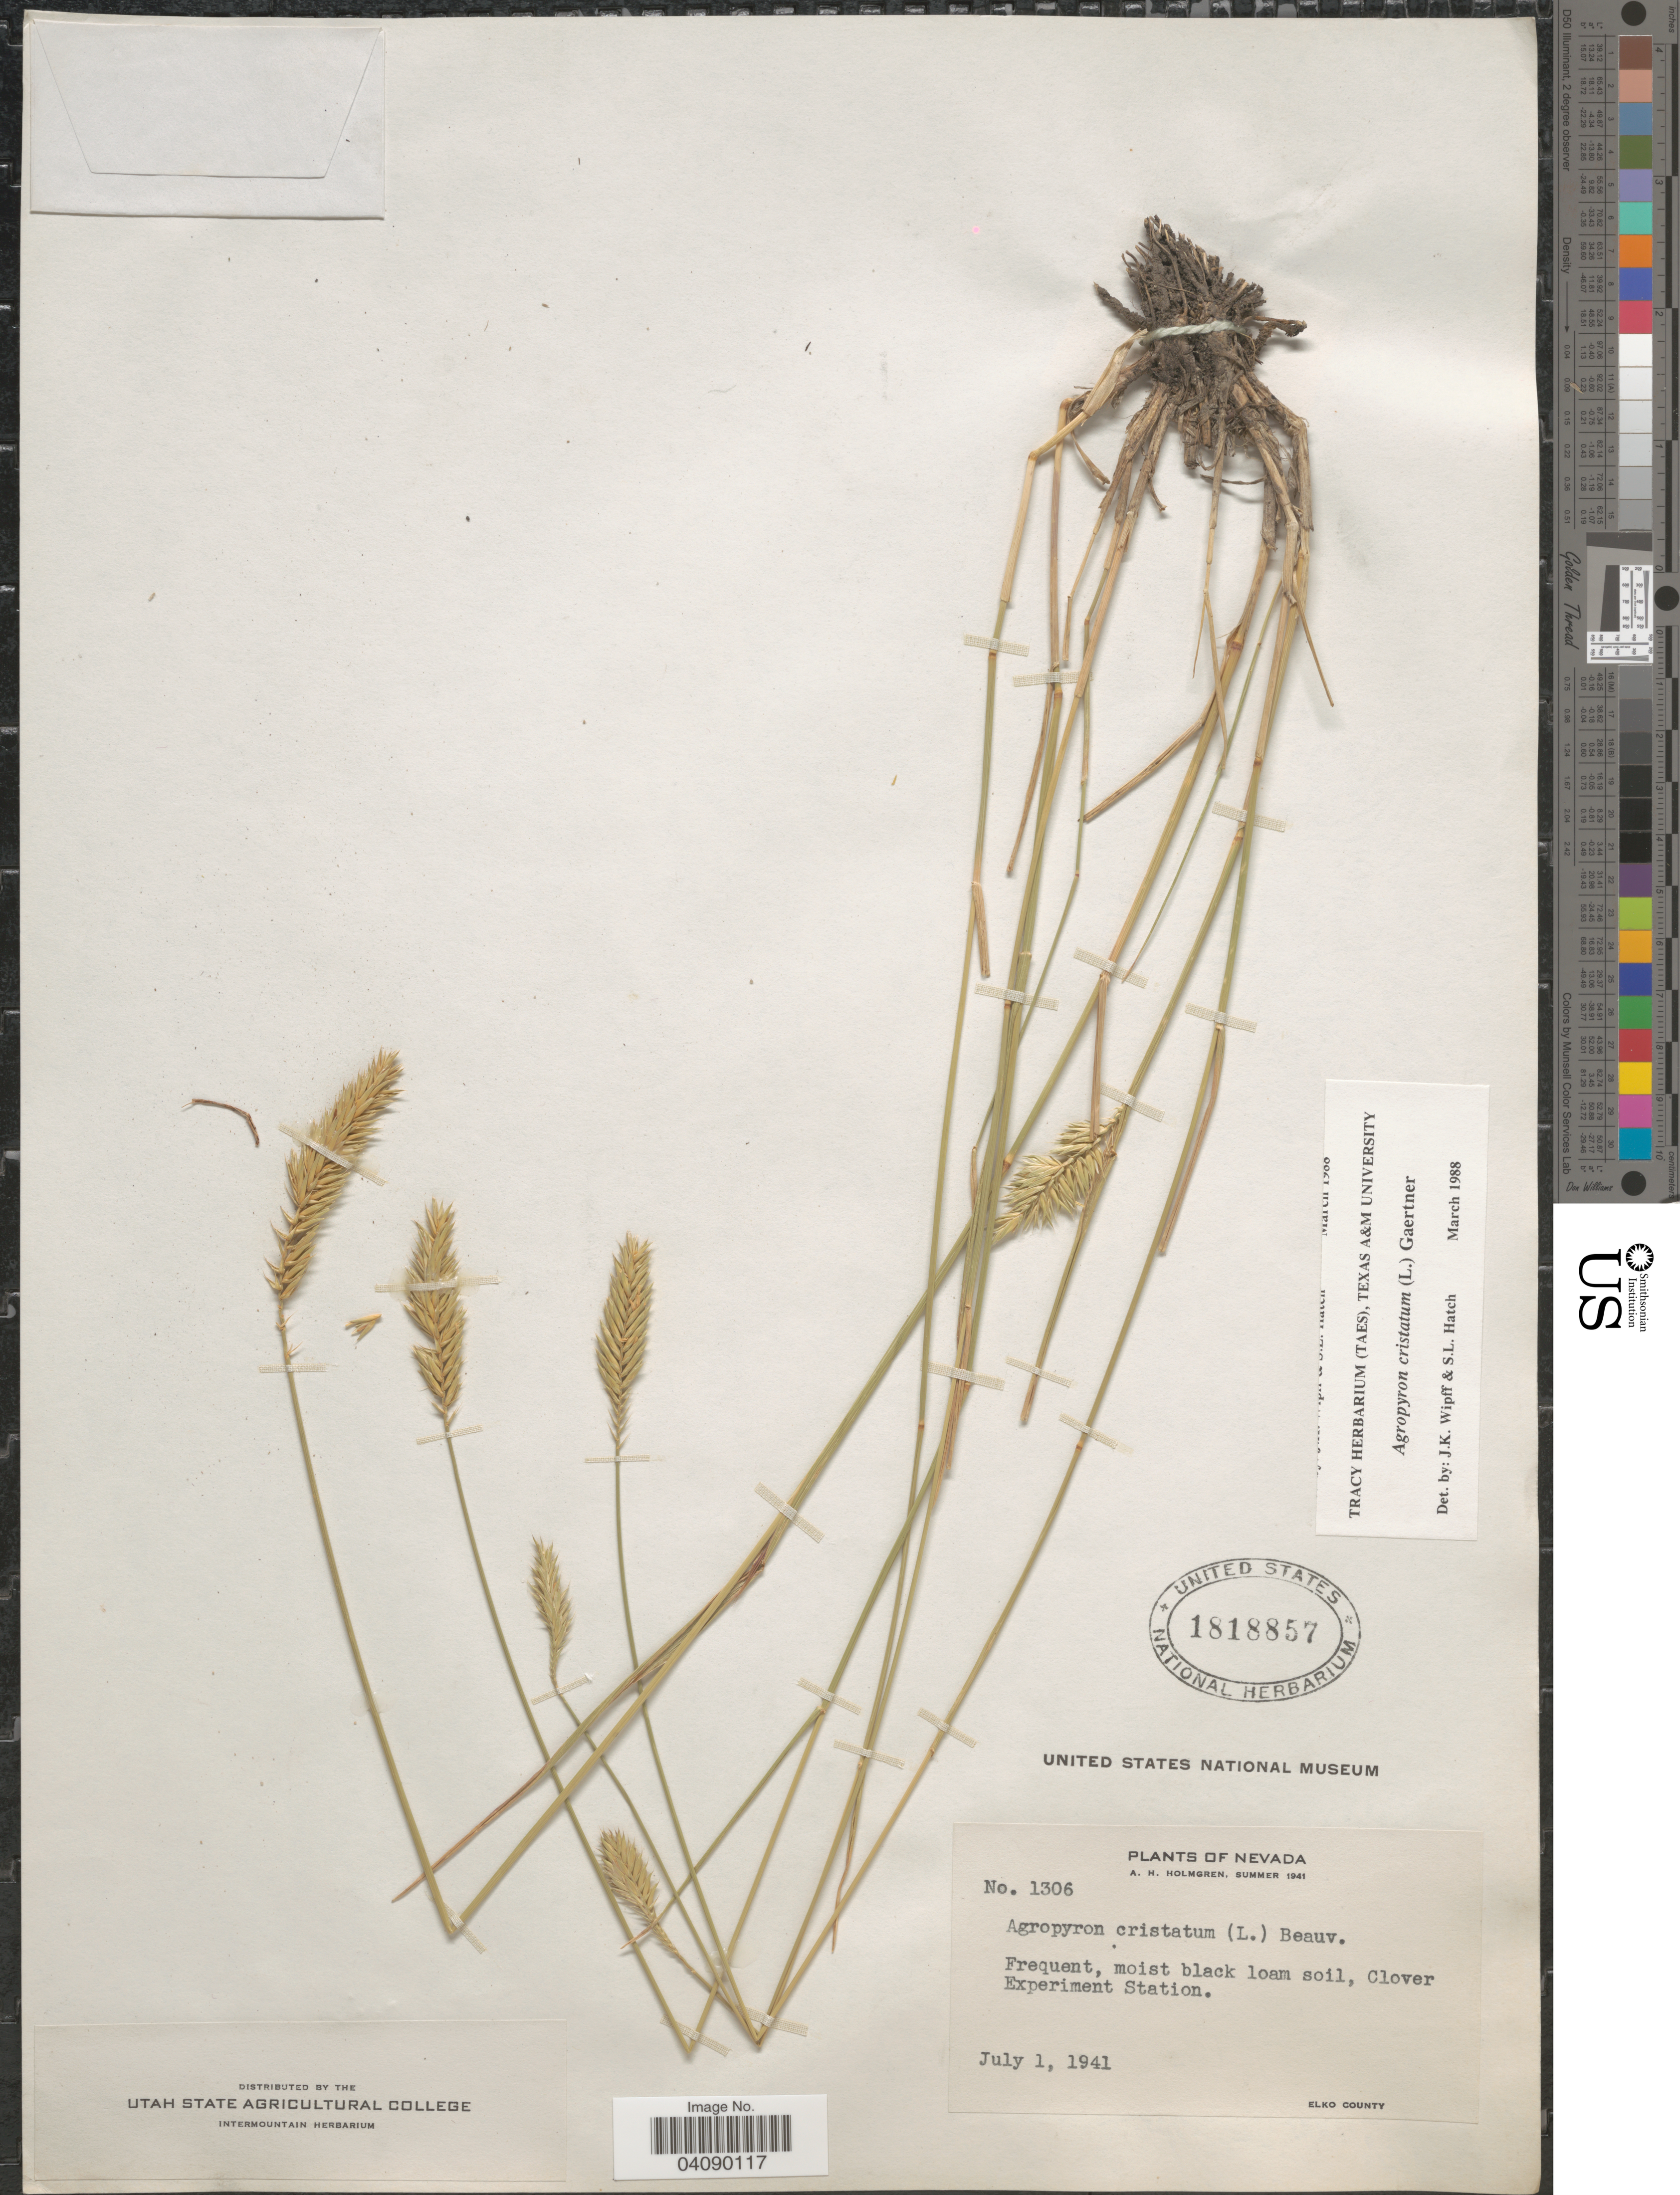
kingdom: Plantae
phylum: Tracheophyta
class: Liliopsida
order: Poales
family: Poaceae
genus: Agropyron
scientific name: Agropyron cristatum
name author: (L.) Gaertn.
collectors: A. H. Holmgren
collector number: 1306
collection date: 1941-07-01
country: United States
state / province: Nevada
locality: Frequent, moist black loam soil, Clover Experiment Station. Elko County.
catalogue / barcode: US 1818857